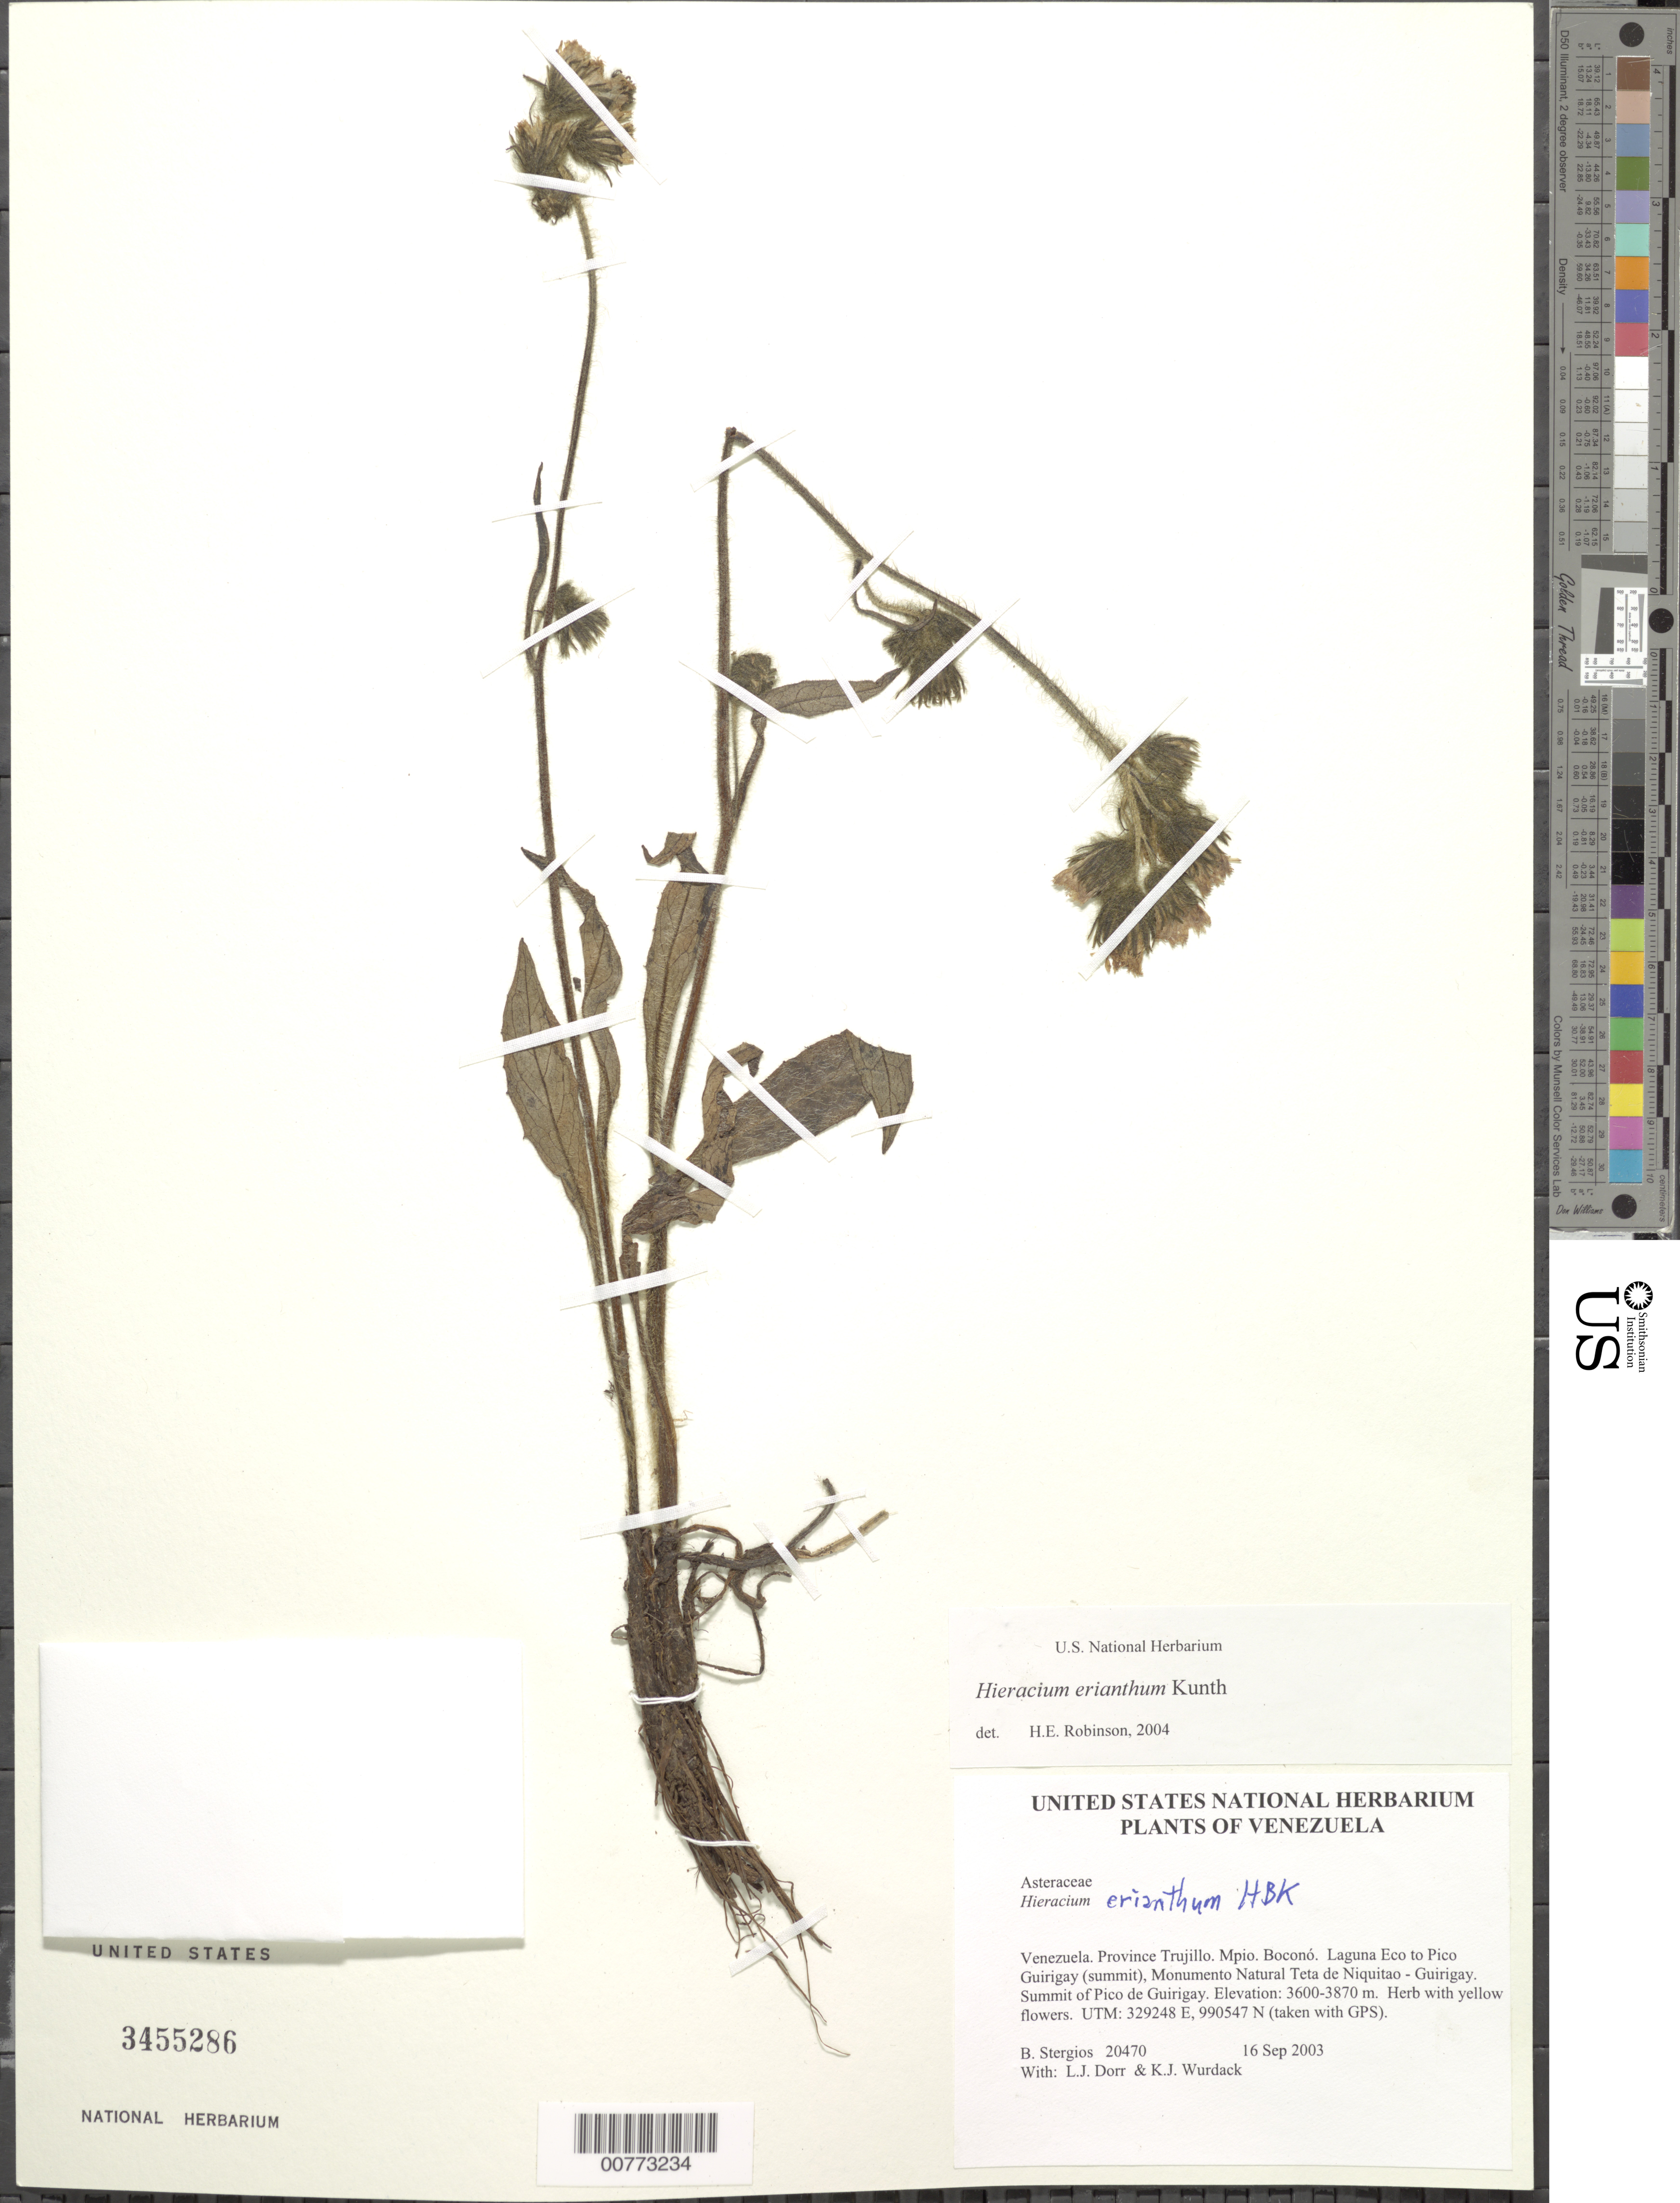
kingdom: Plantae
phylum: Tracheophyta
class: Magnoliopsida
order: Asterales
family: Asteraceae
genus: Hieracium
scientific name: Hieracium erianthum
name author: Kunth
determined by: Robinson, Harold E., (US)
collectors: B. G. Stergios, L. J. Dorr & K. Wurdack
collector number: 20470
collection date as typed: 16 Sep 2003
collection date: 2003-09-16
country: Venezuela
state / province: Trujillo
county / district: Boconó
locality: Laguna Eco to Pico Guirigay (summit), Monumento Natural Teta de Niquitao - Guirigay. Summit of Pico Guirigay.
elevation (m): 3600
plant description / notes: PORT, TEX, US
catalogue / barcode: US 3455286